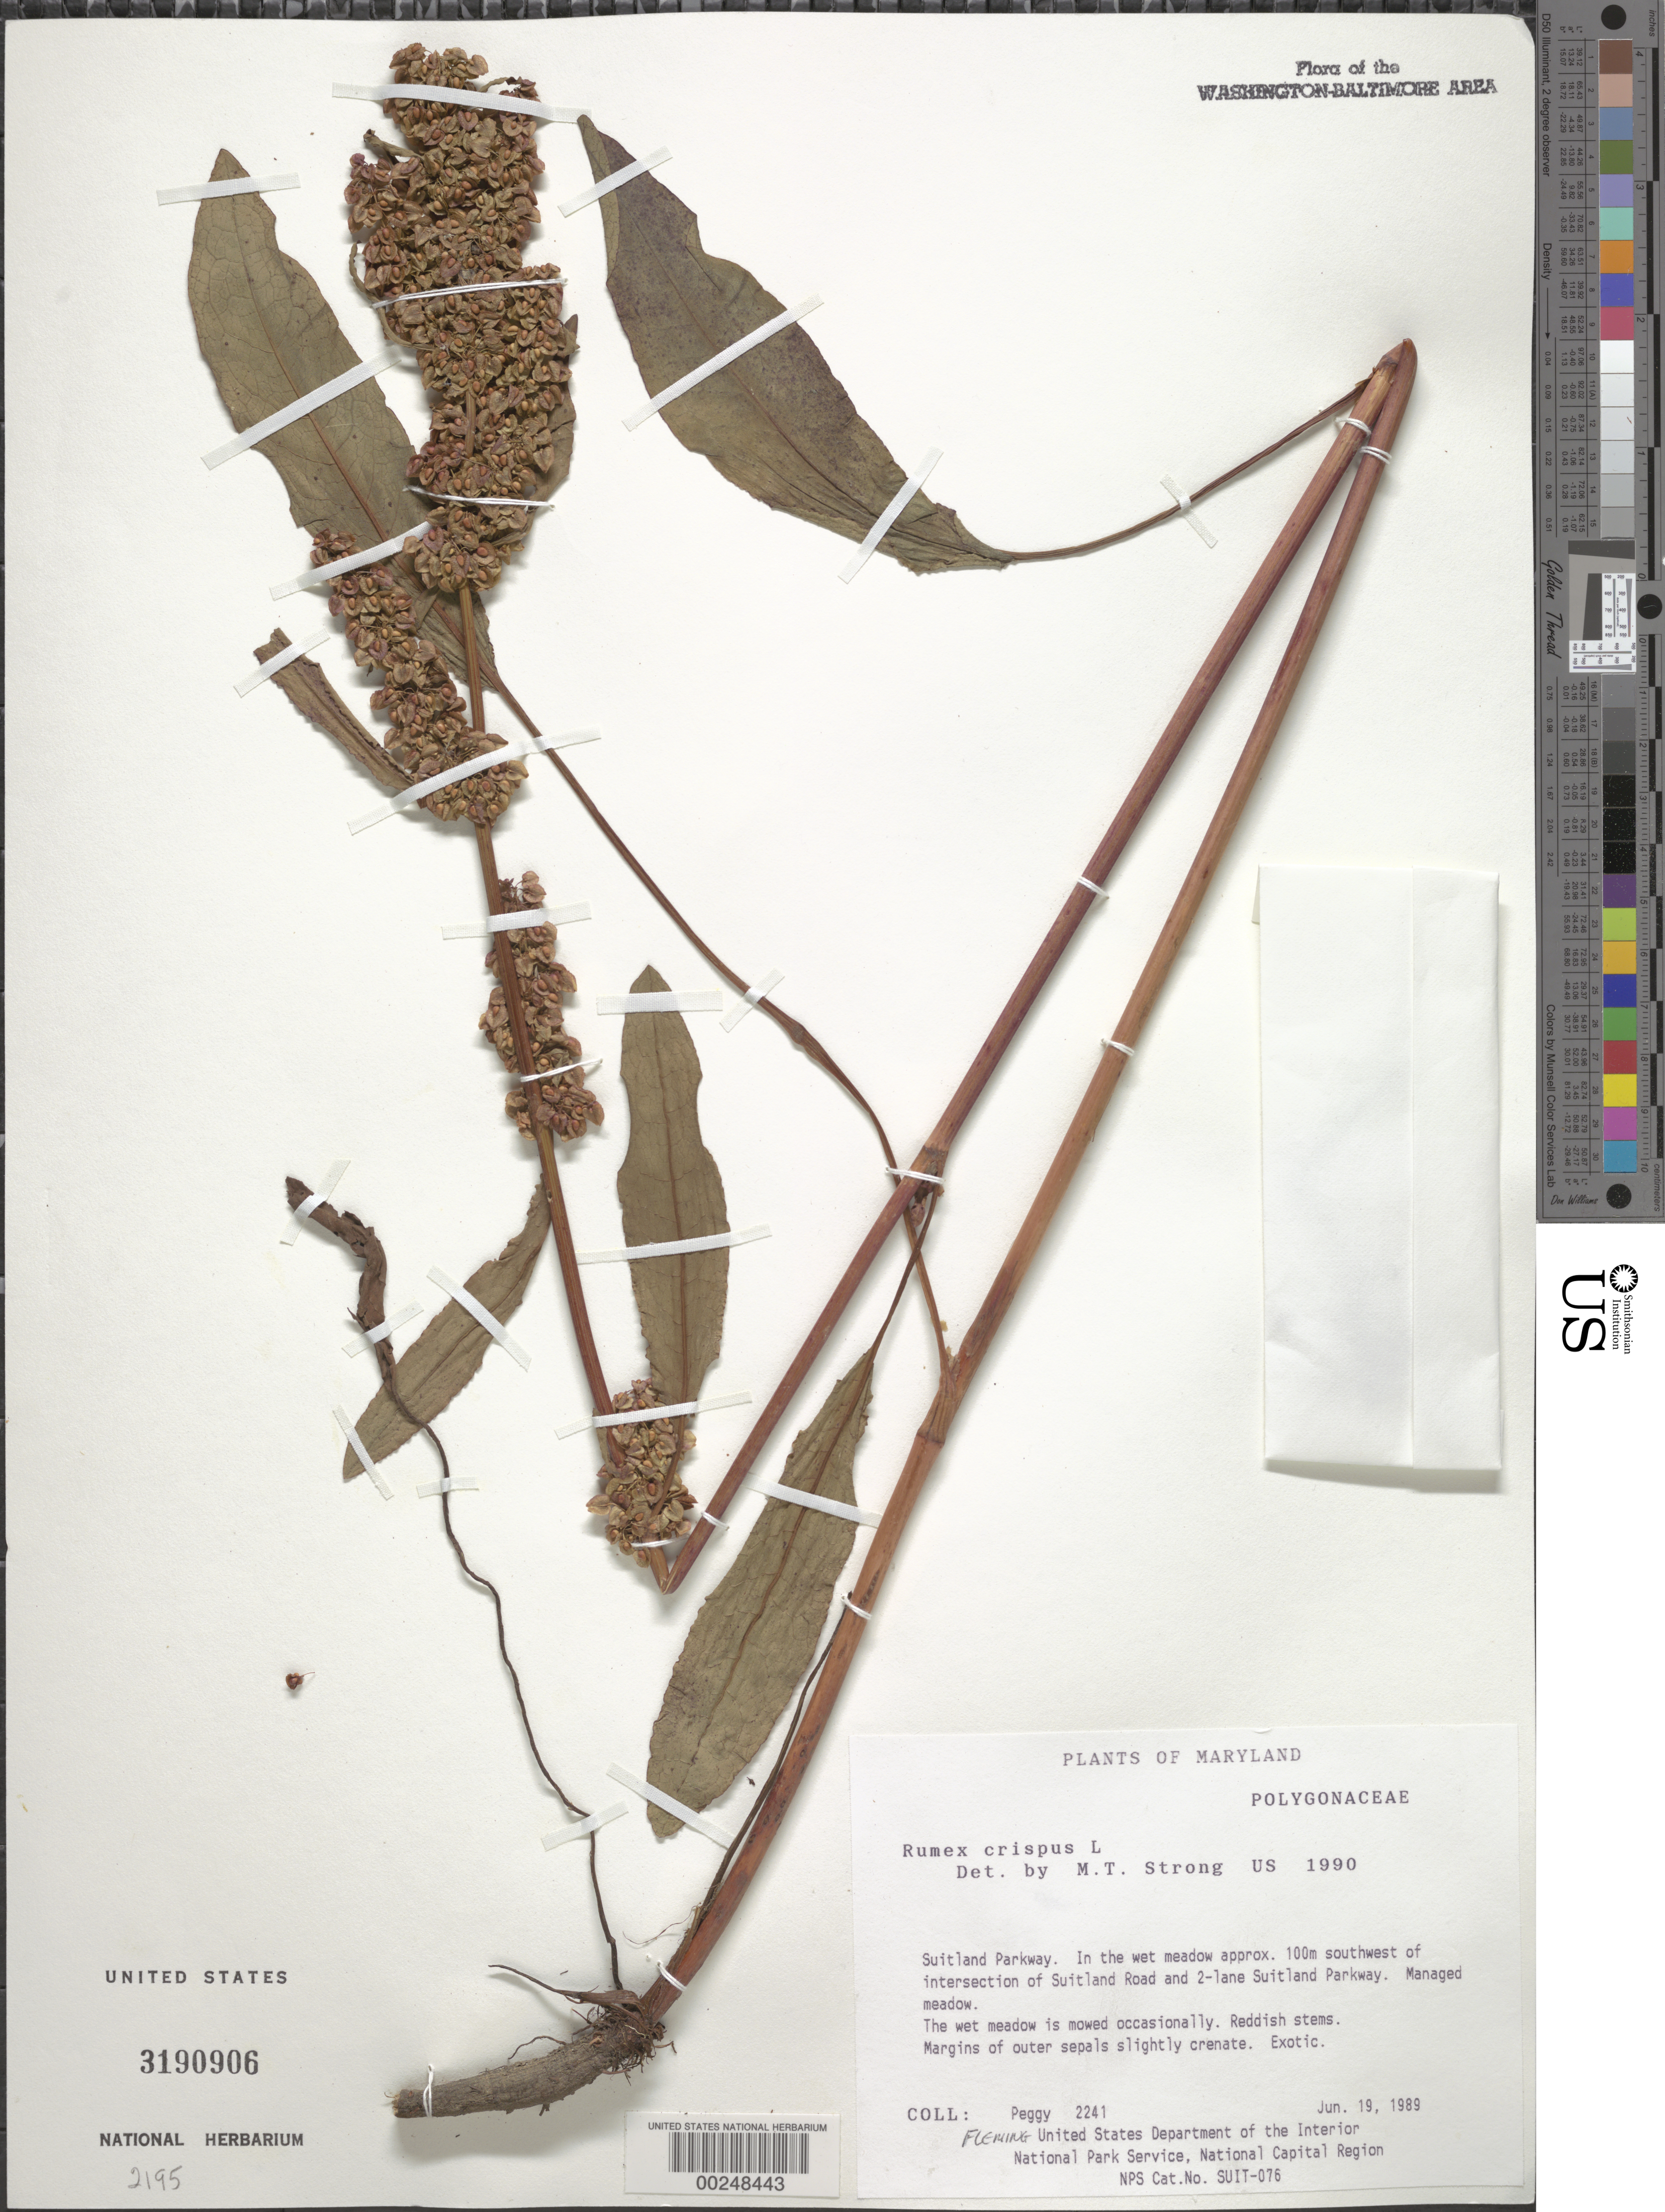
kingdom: Plantae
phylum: Tracheophyta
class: Magnoliopsida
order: Caryophyllales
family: Polygonaceae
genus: Rumex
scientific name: Rumex crispus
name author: L.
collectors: P. Fleming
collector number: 2241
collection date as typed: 19 Jun 1989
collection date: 1989-06-19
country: United States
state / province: Maryland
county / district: Prince George's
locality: Suitland Parkway, meadow SW of intersection of Suitland Road and Parkway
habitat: Managed meadow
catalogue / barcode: US 3190906